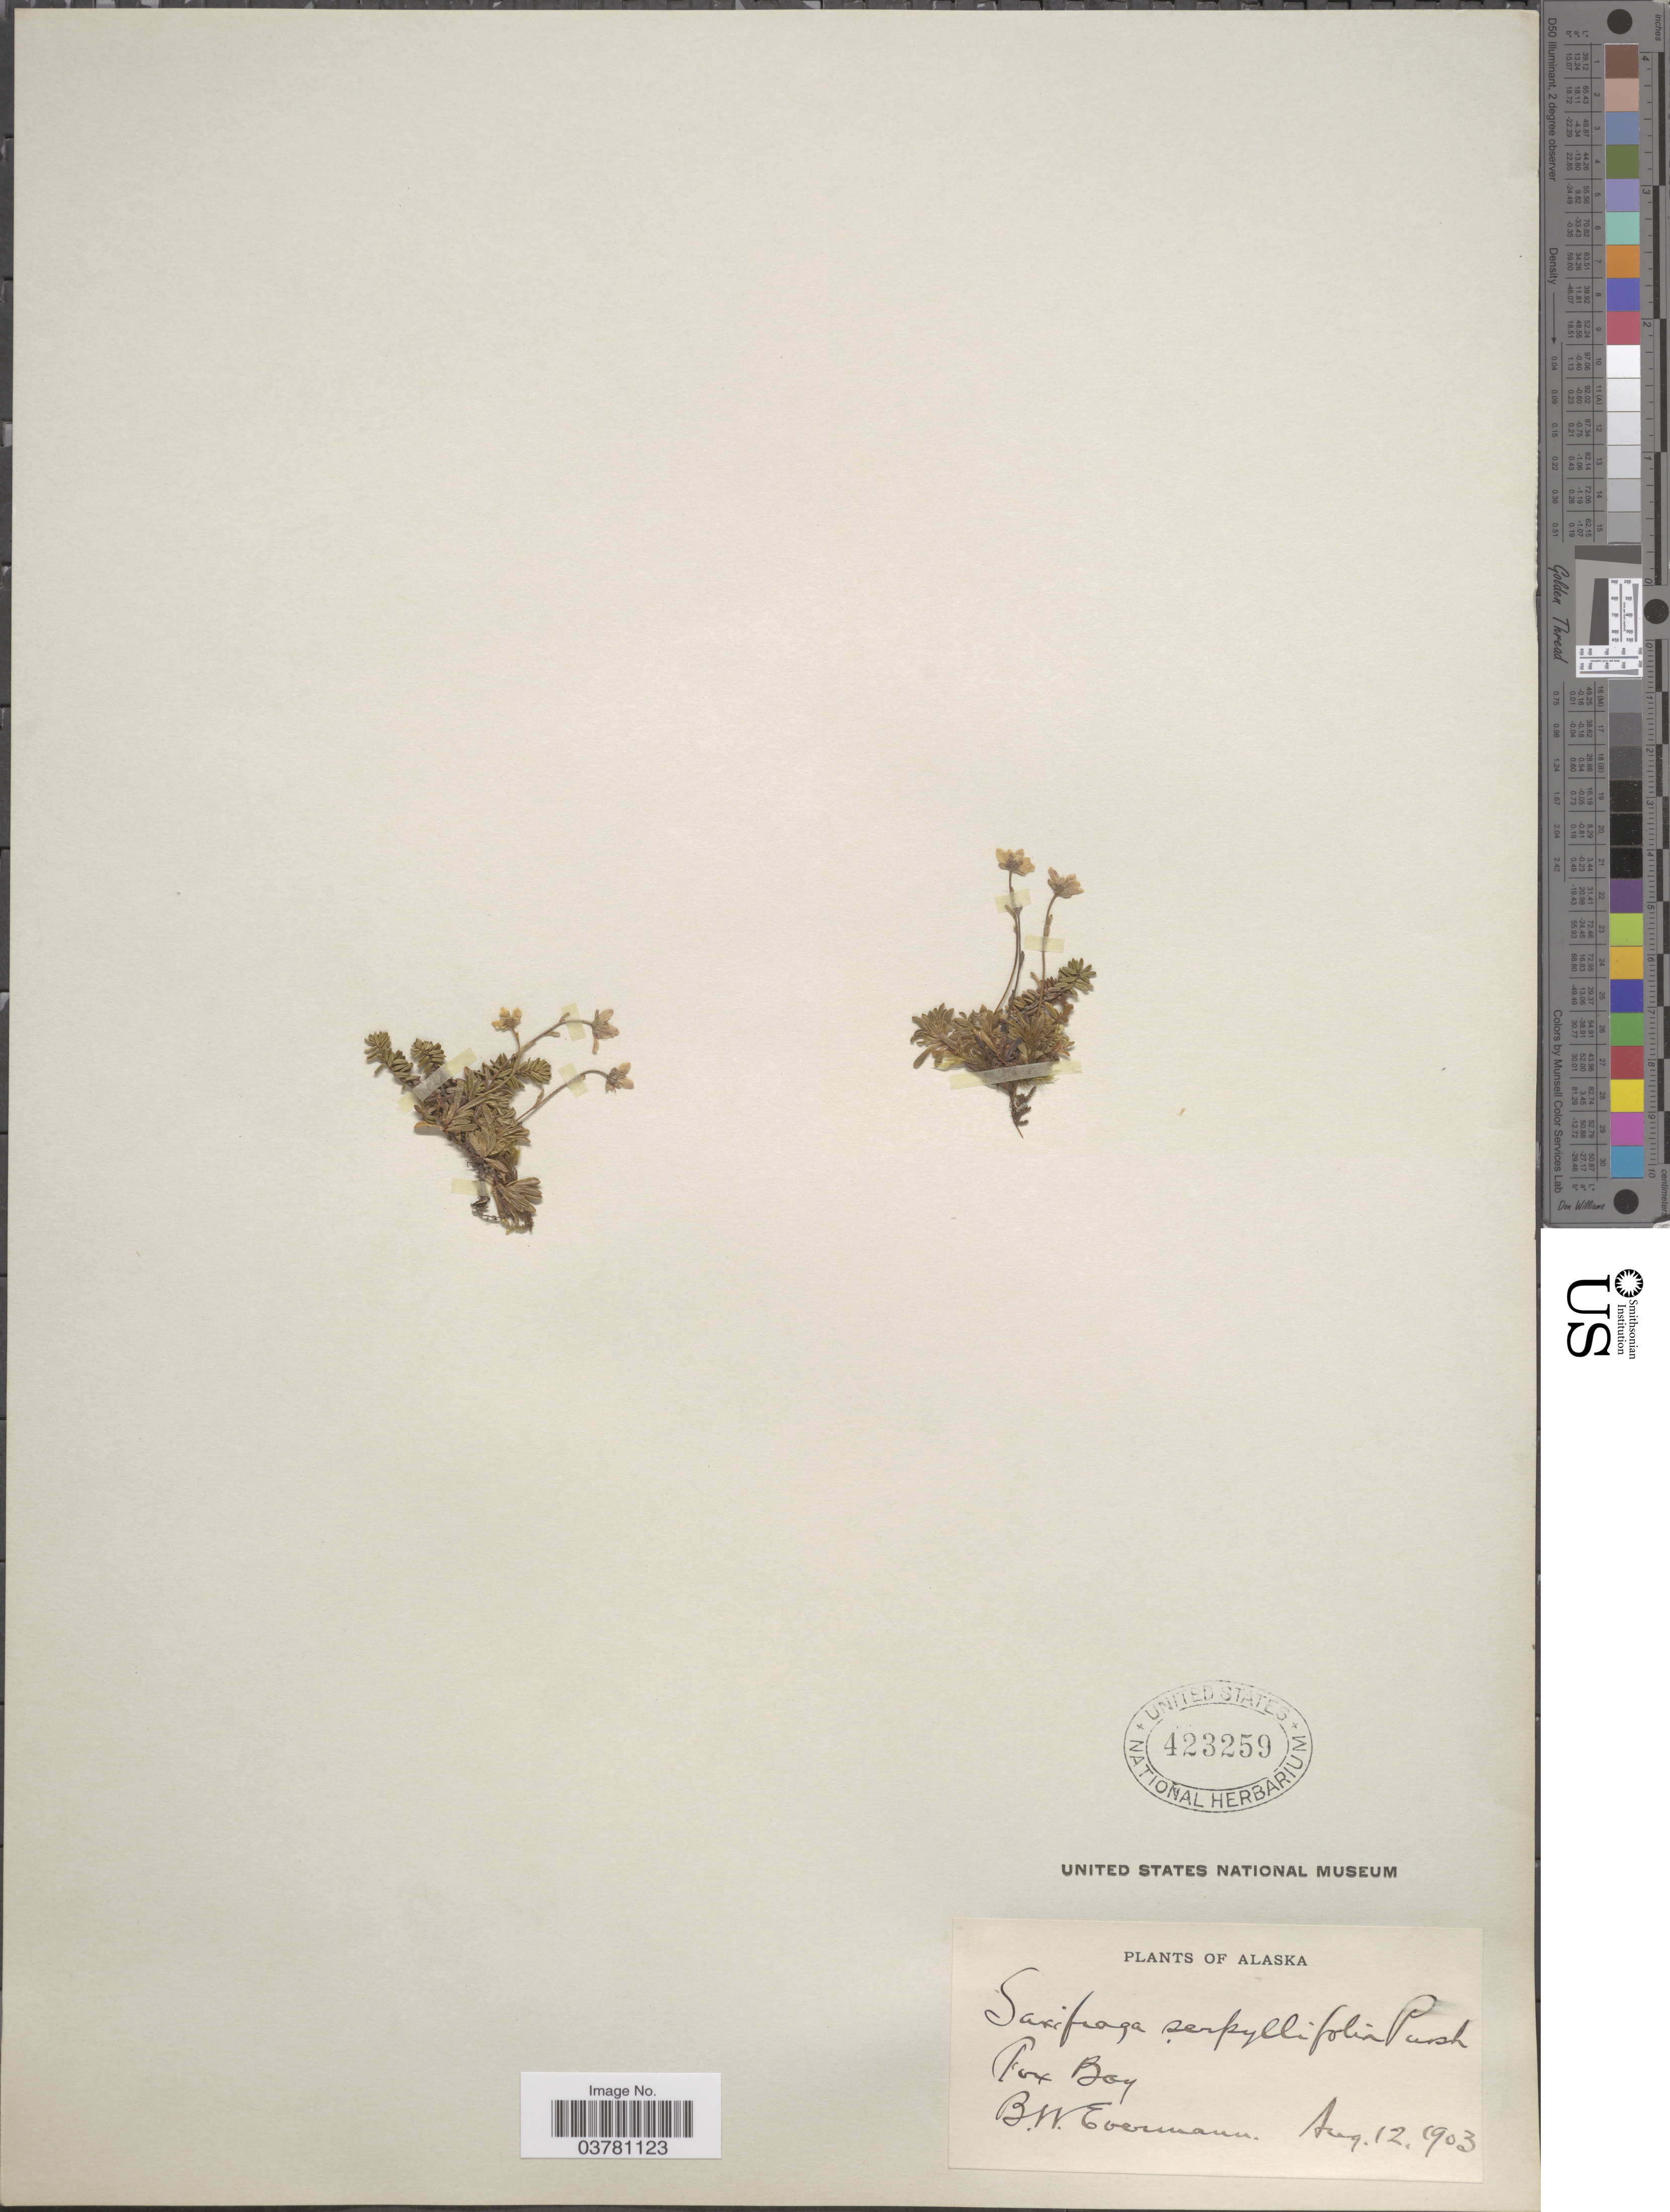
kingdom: Plantae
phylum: Tracheophyta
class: Magnoliopsida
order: Saxifragales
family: Saxifragaceae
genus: Saxifraga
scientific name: Saxifraga serpyllifolia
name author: Pursh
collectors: B. W. Evermann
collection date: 1903-08-12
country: United States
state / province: Alaska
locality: Fox Bay.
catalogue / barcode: US 423259